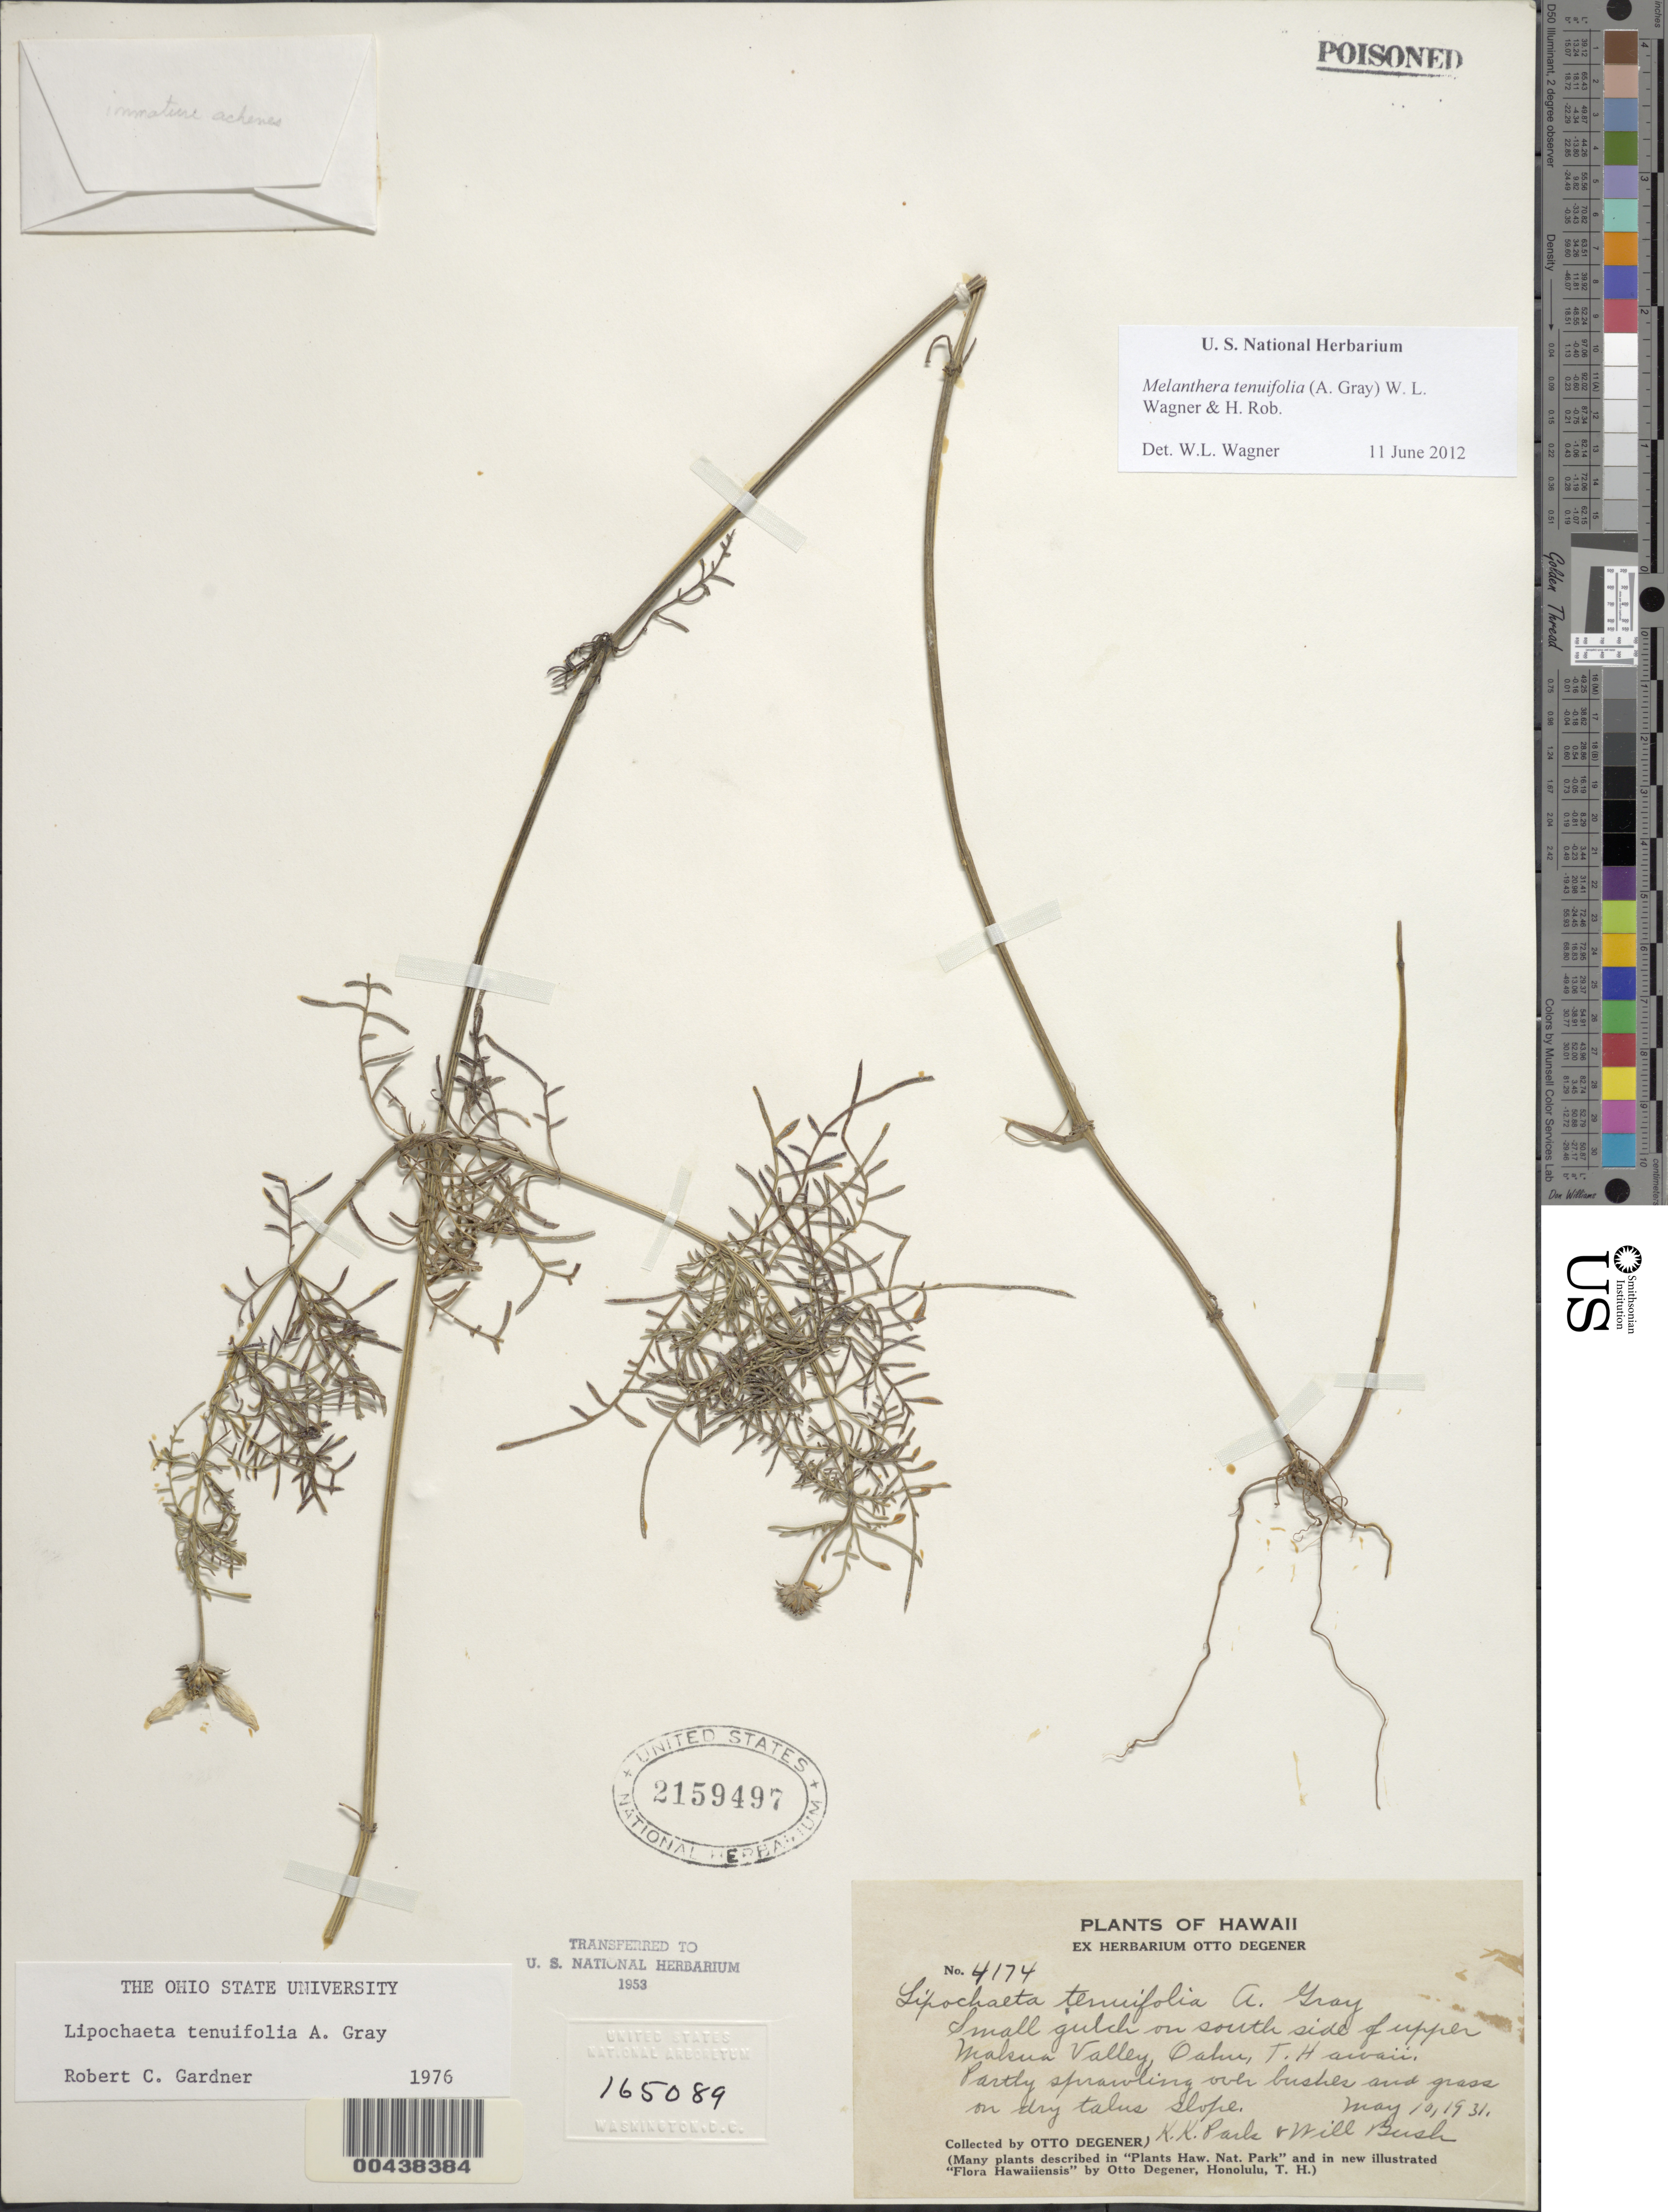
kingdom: Plantae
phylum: Tracheophyta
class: Magnoliopsida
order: Asterales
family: Asteraceae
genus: Wollastonia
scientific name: Wollastonia tenuifolia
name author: (A. Gray) Orchard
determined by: Wagner, W. L., (BOT), Smithsonian Institution - National Museum of Natural History (UNITED STATES)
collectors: O. Degener, K. Park & W. Bush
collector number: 4174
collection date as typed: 10 May 1931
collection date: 1931-05-10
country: United States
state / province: Hawaii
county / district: Honolulu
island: Oahu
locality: small gulch on S side of upper Makua Valley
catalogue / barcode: US 2159497